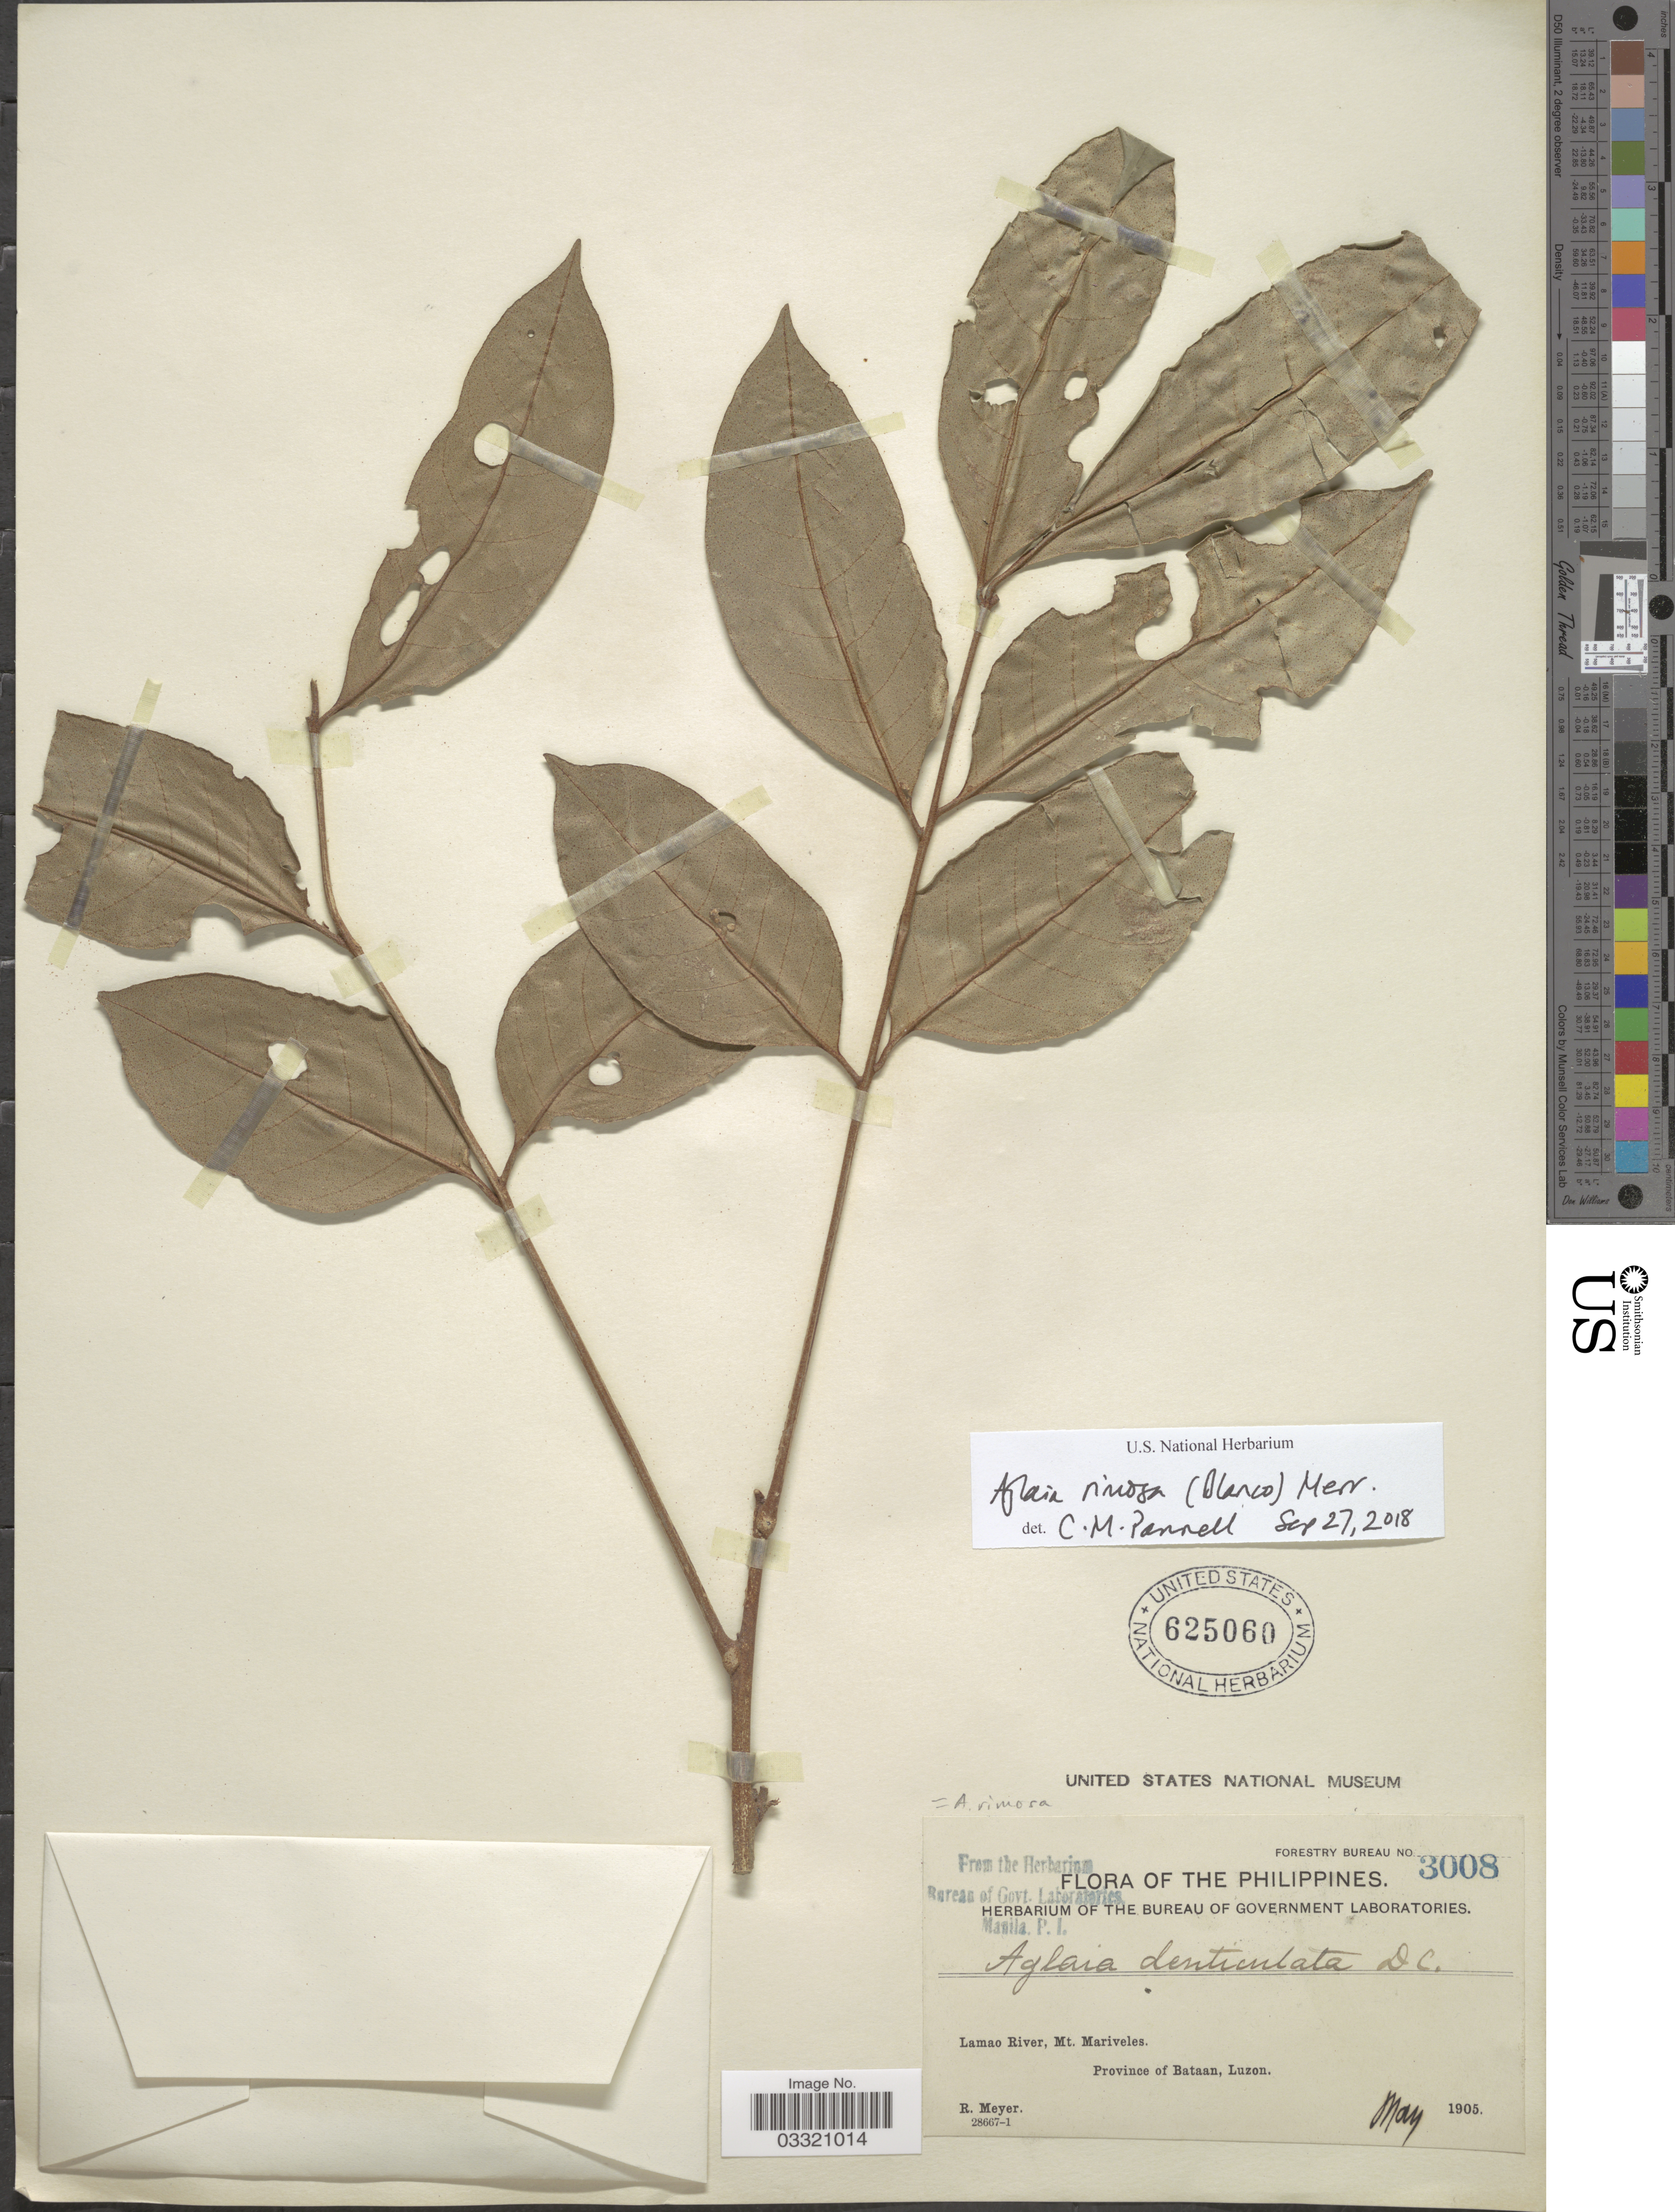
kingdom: Plantae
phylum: Tracheophyta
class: Magnoliopsida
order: Sapindales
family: Meliaceae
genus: Aglaia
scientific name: Aglaia rimosa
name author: (Blanco) Merr.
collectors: R. Meyer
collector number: Forestry Bureau 3008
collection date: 1905-05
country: Philippines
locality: Lamao River, Mt. Mariveles. Province of Bataan, Luzon.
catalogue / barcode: US 625060